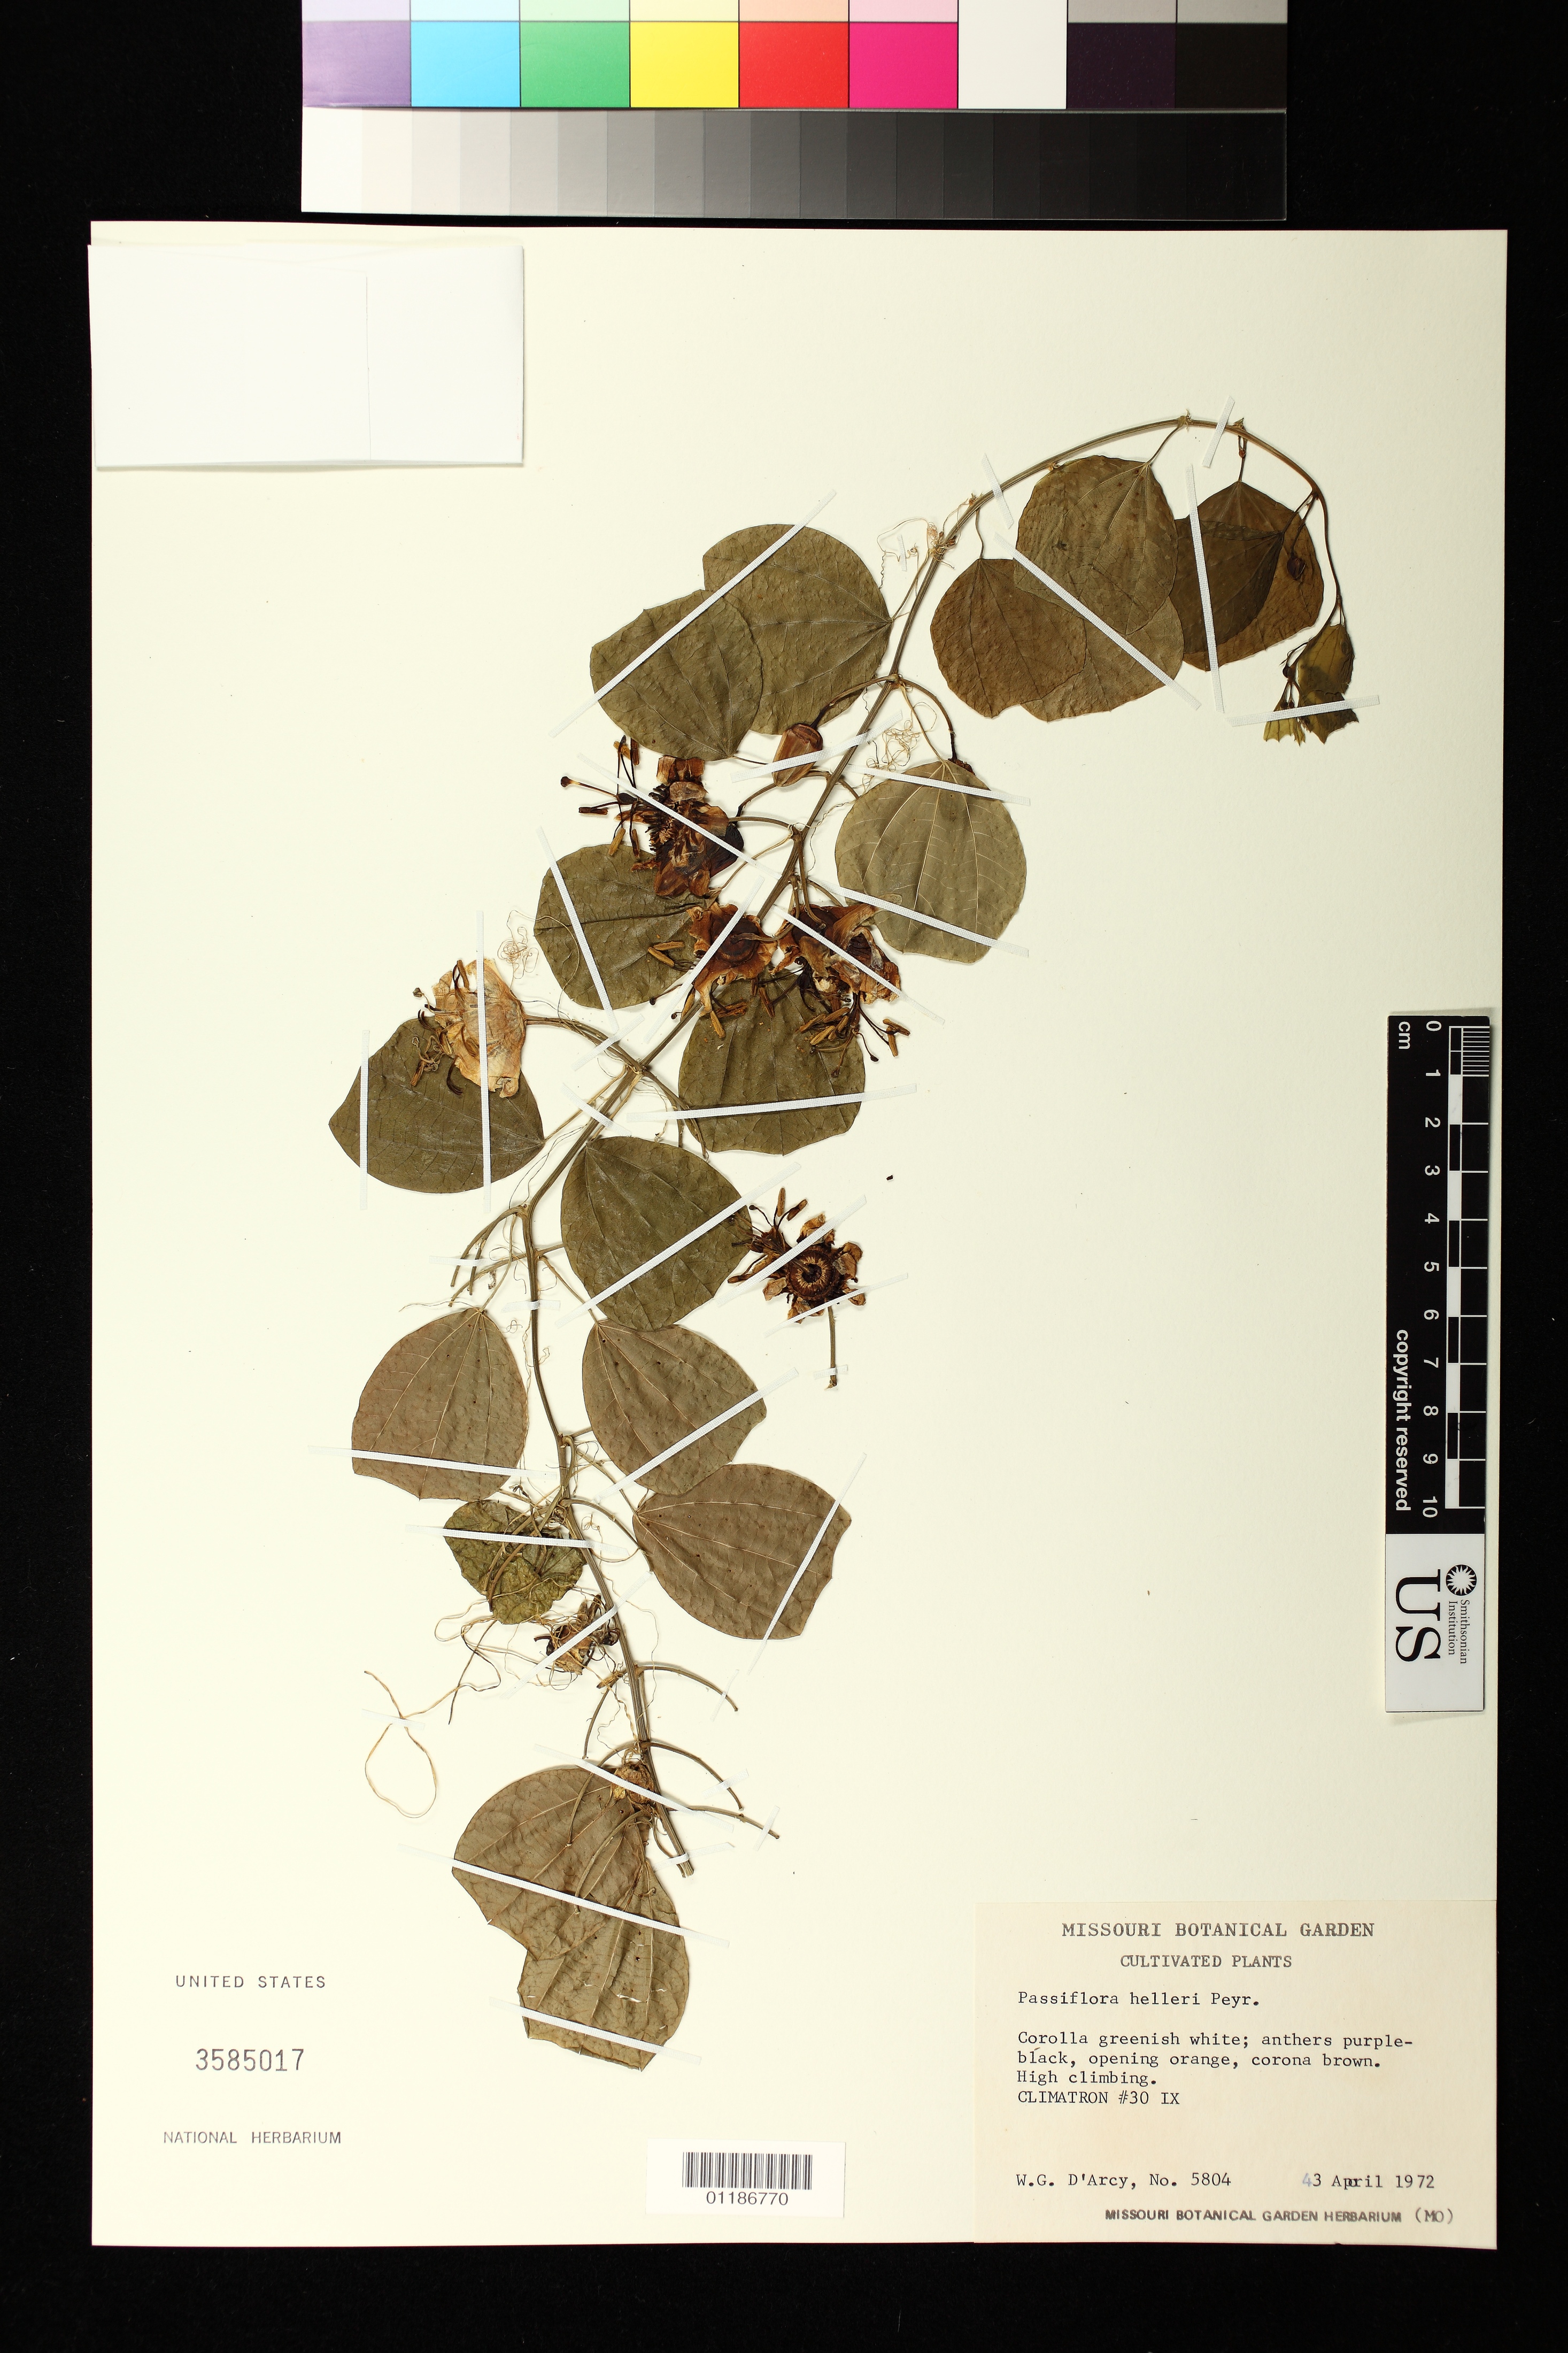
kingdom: Plantae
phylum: Tracheophyta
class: Magnoliopsida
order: Malpighiales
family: Passifloraceae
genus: Passiflora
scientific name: Passiflora helleri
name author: Peyr.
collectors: W. G. D'Arcy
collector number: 5804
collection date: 1972-04-03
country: United States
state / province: Missouri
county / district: St. Louis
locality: Cultivated at Missouri Botanical Garden, Climatron #30 IX. (Source material not recorded on label.)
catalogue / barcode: US 3585017